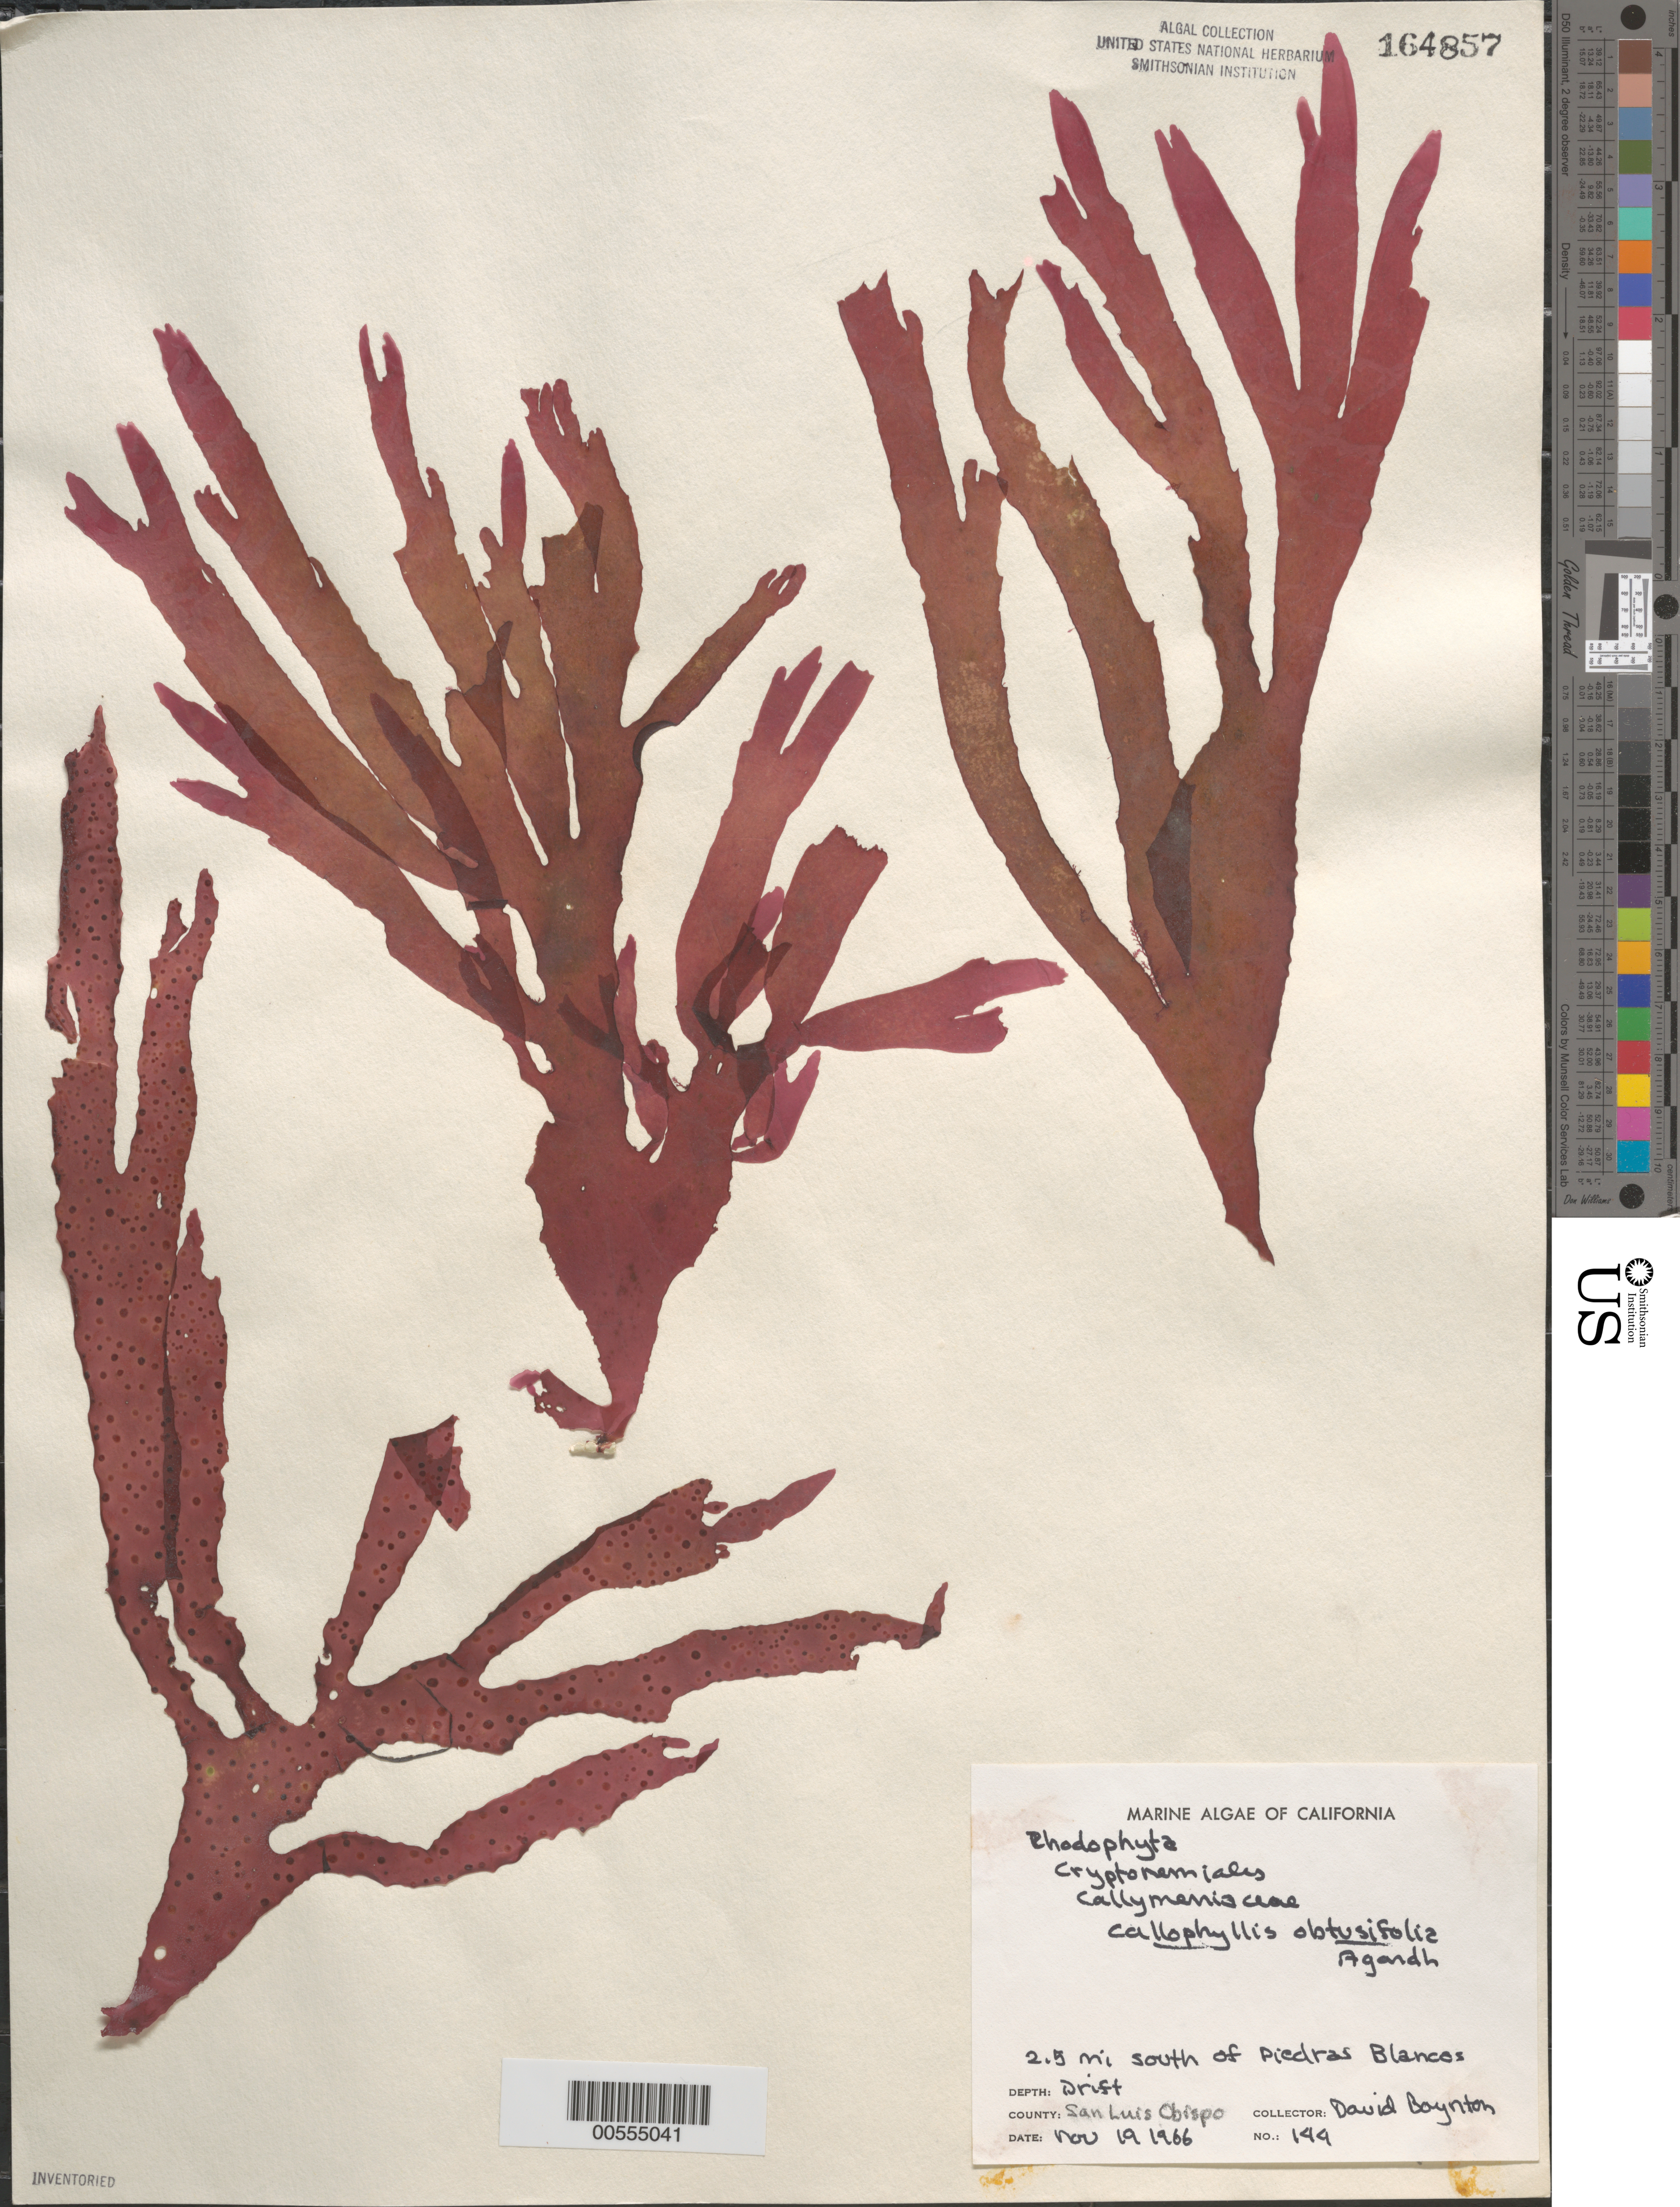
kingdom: Plantae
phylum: Rhodophyta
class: Florideophyceae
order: Gigartinales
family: Kallymeniaceae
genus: Callophyllis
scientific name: Callophyllis obtusifolia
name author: J. Agardh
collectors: D. Boynton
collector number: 144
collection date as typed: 19 Nov 1966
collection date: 1966-11-19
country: United States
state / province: California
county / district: San Luis Obispo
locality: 2.5 miles south of Piedras Blancas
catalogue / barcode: US 164857